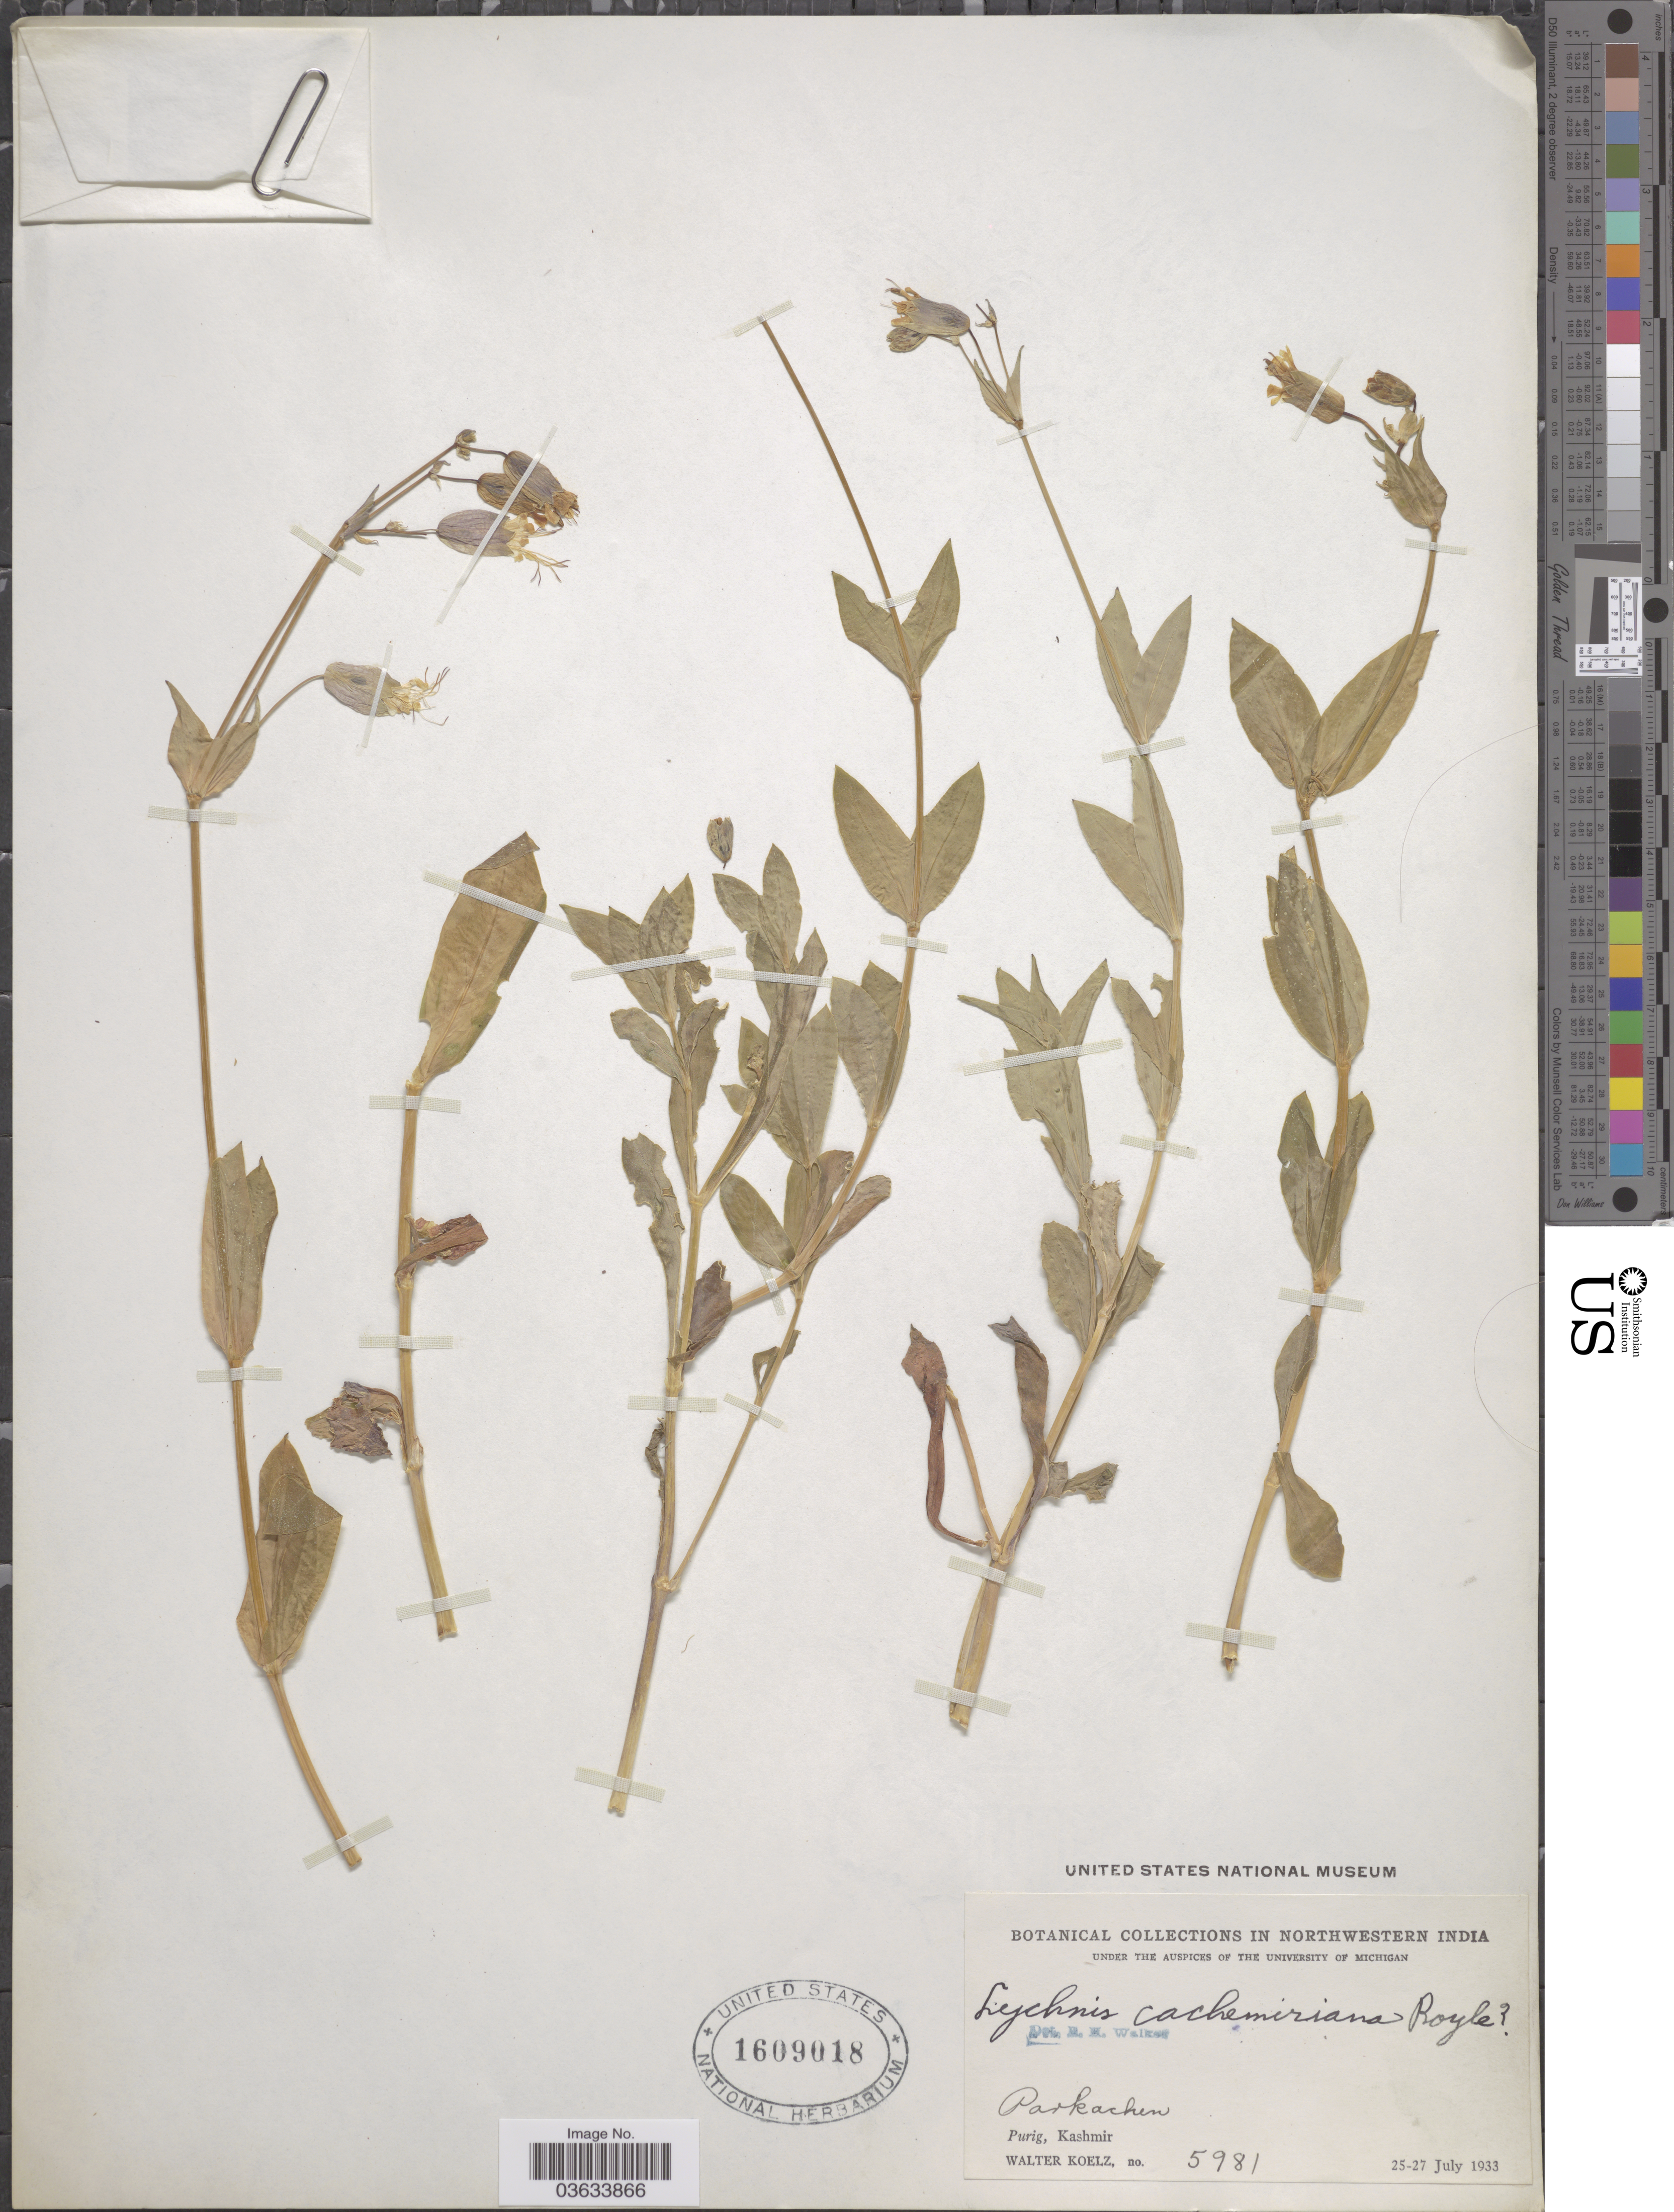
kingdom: Plantae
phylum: Tracheophyta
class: Magnoliopsida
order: Caryophyllales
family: Caryophyllaceae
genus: Silene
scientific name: Silene cashmeriana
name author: (Royle) Majumdar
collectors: W. N. Koelz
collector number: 5981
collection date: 1933-07-25/1933-07-27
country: India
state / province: Jammu and Kashmir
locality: Northwestern India. Parkachen. Purig, Kashmir.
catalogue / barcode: US 1609018